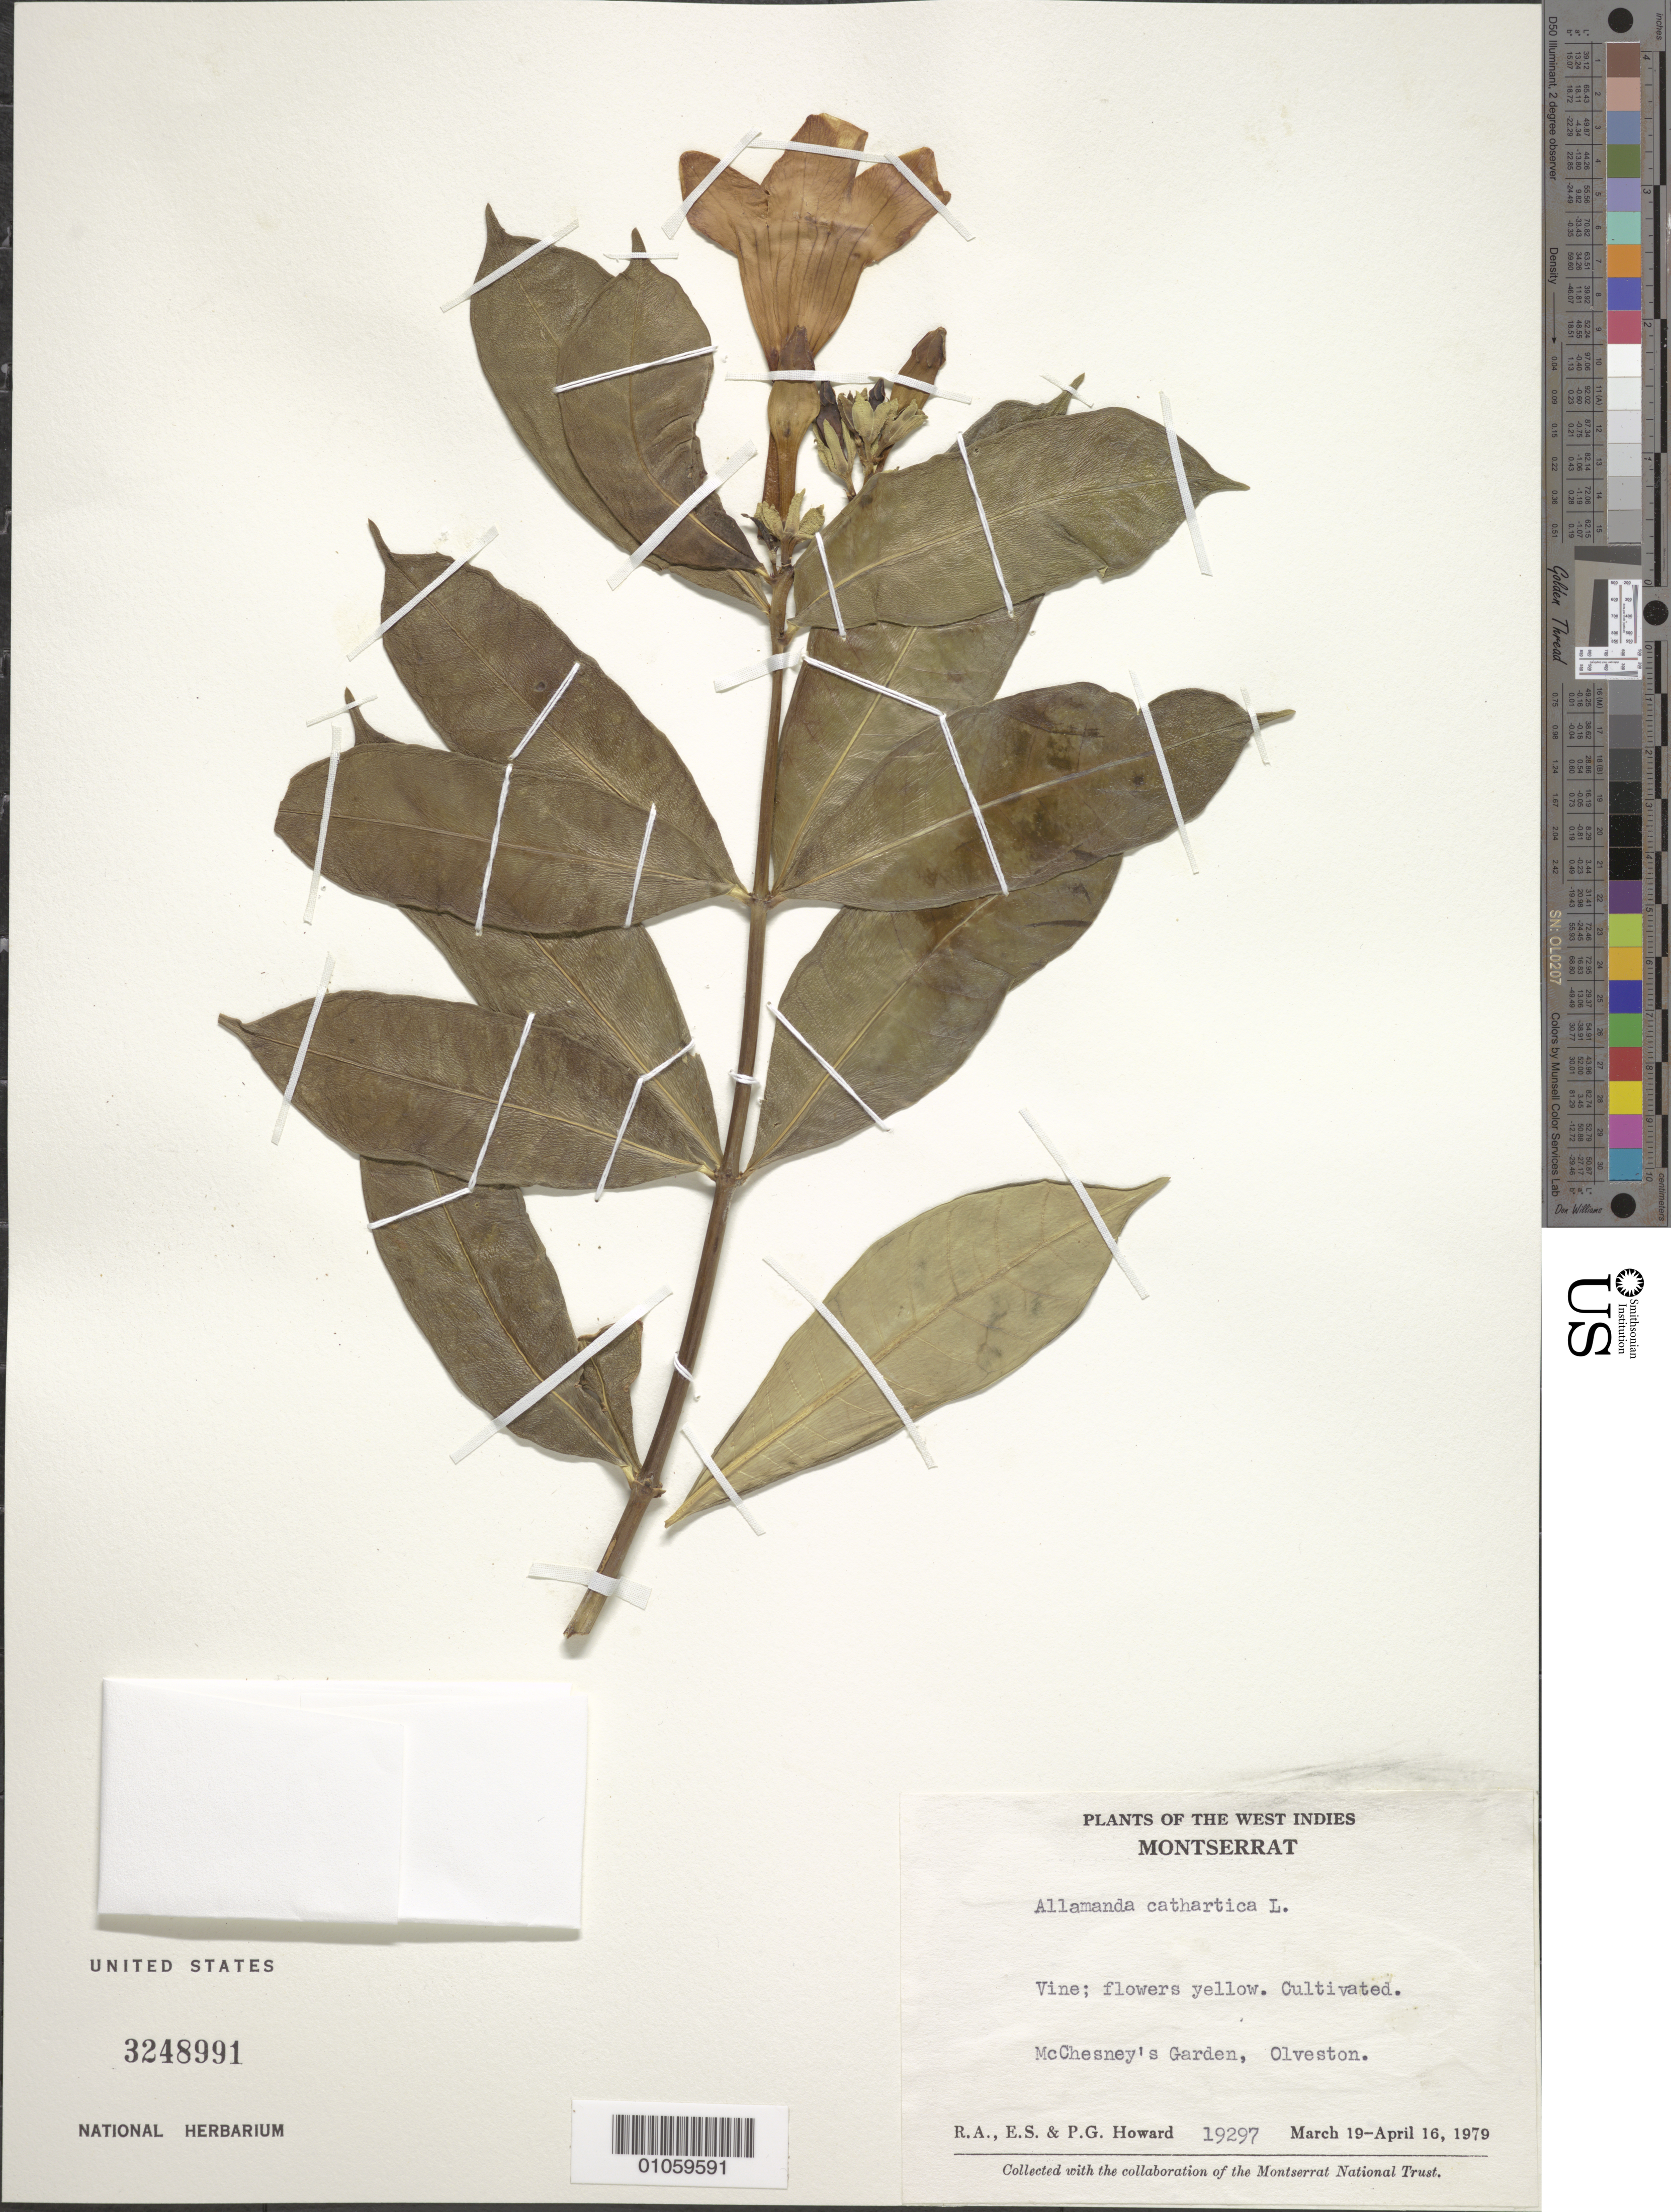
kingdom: Plantae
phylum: Tracheophyta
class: Magnoliopsida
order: Gentianales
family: Apocynaceae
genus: Allamanda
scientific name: Allamanda cathartica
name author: L.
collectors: R. A. Howard, E. S. Howard & P. Howard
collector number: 19297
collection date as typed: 19 Mar 1979 to 16 Apr 1979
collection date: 1979-03-19/1979-04-16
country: Montserrat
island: Montserrat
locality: McChesney's Garden, Olveston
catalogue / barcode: US 3248991